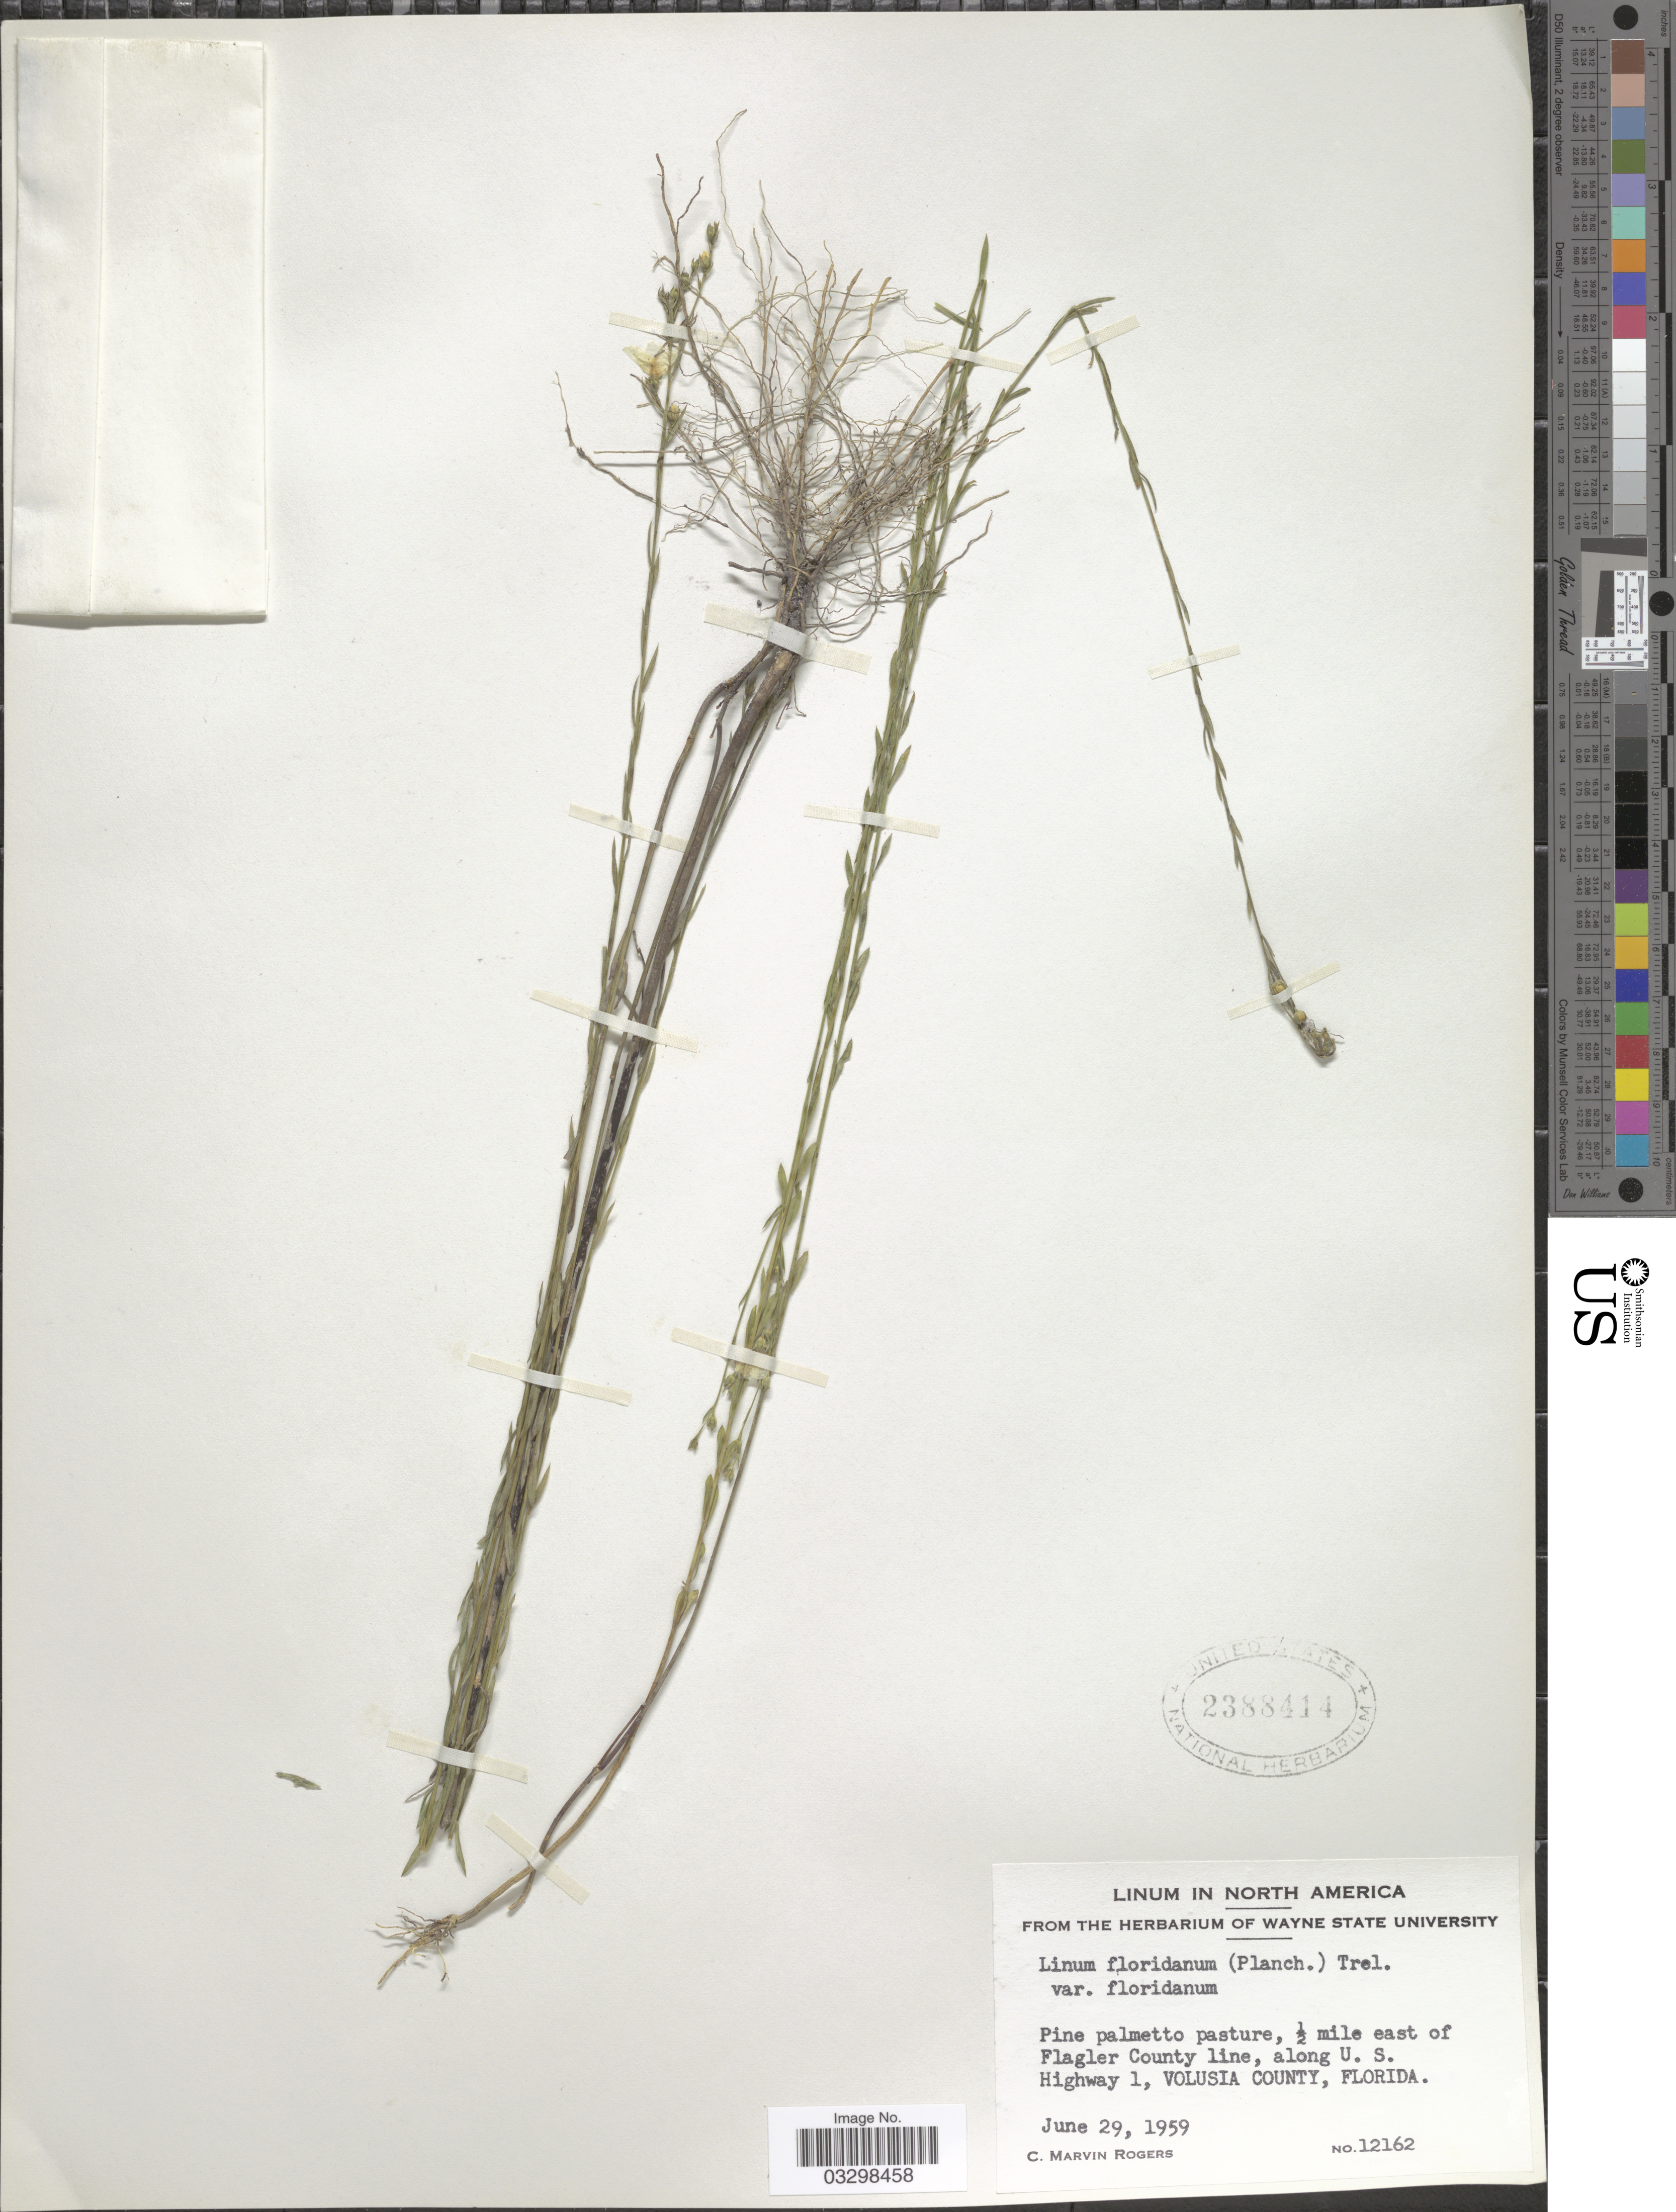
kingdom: Plantae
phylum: Tracheophyta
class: Magnoliopsida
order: Malpighiales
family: Linaceae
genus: Linum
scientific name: Linum floridanum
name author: (Planch.) Trel.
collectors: C. M. Rogers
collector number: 12162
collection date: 1959-06-29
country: United States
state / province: Florida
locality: ½ mile east of Flagler County line, along U. S. Highway 1, Volusia County.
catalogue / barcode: US 2388414